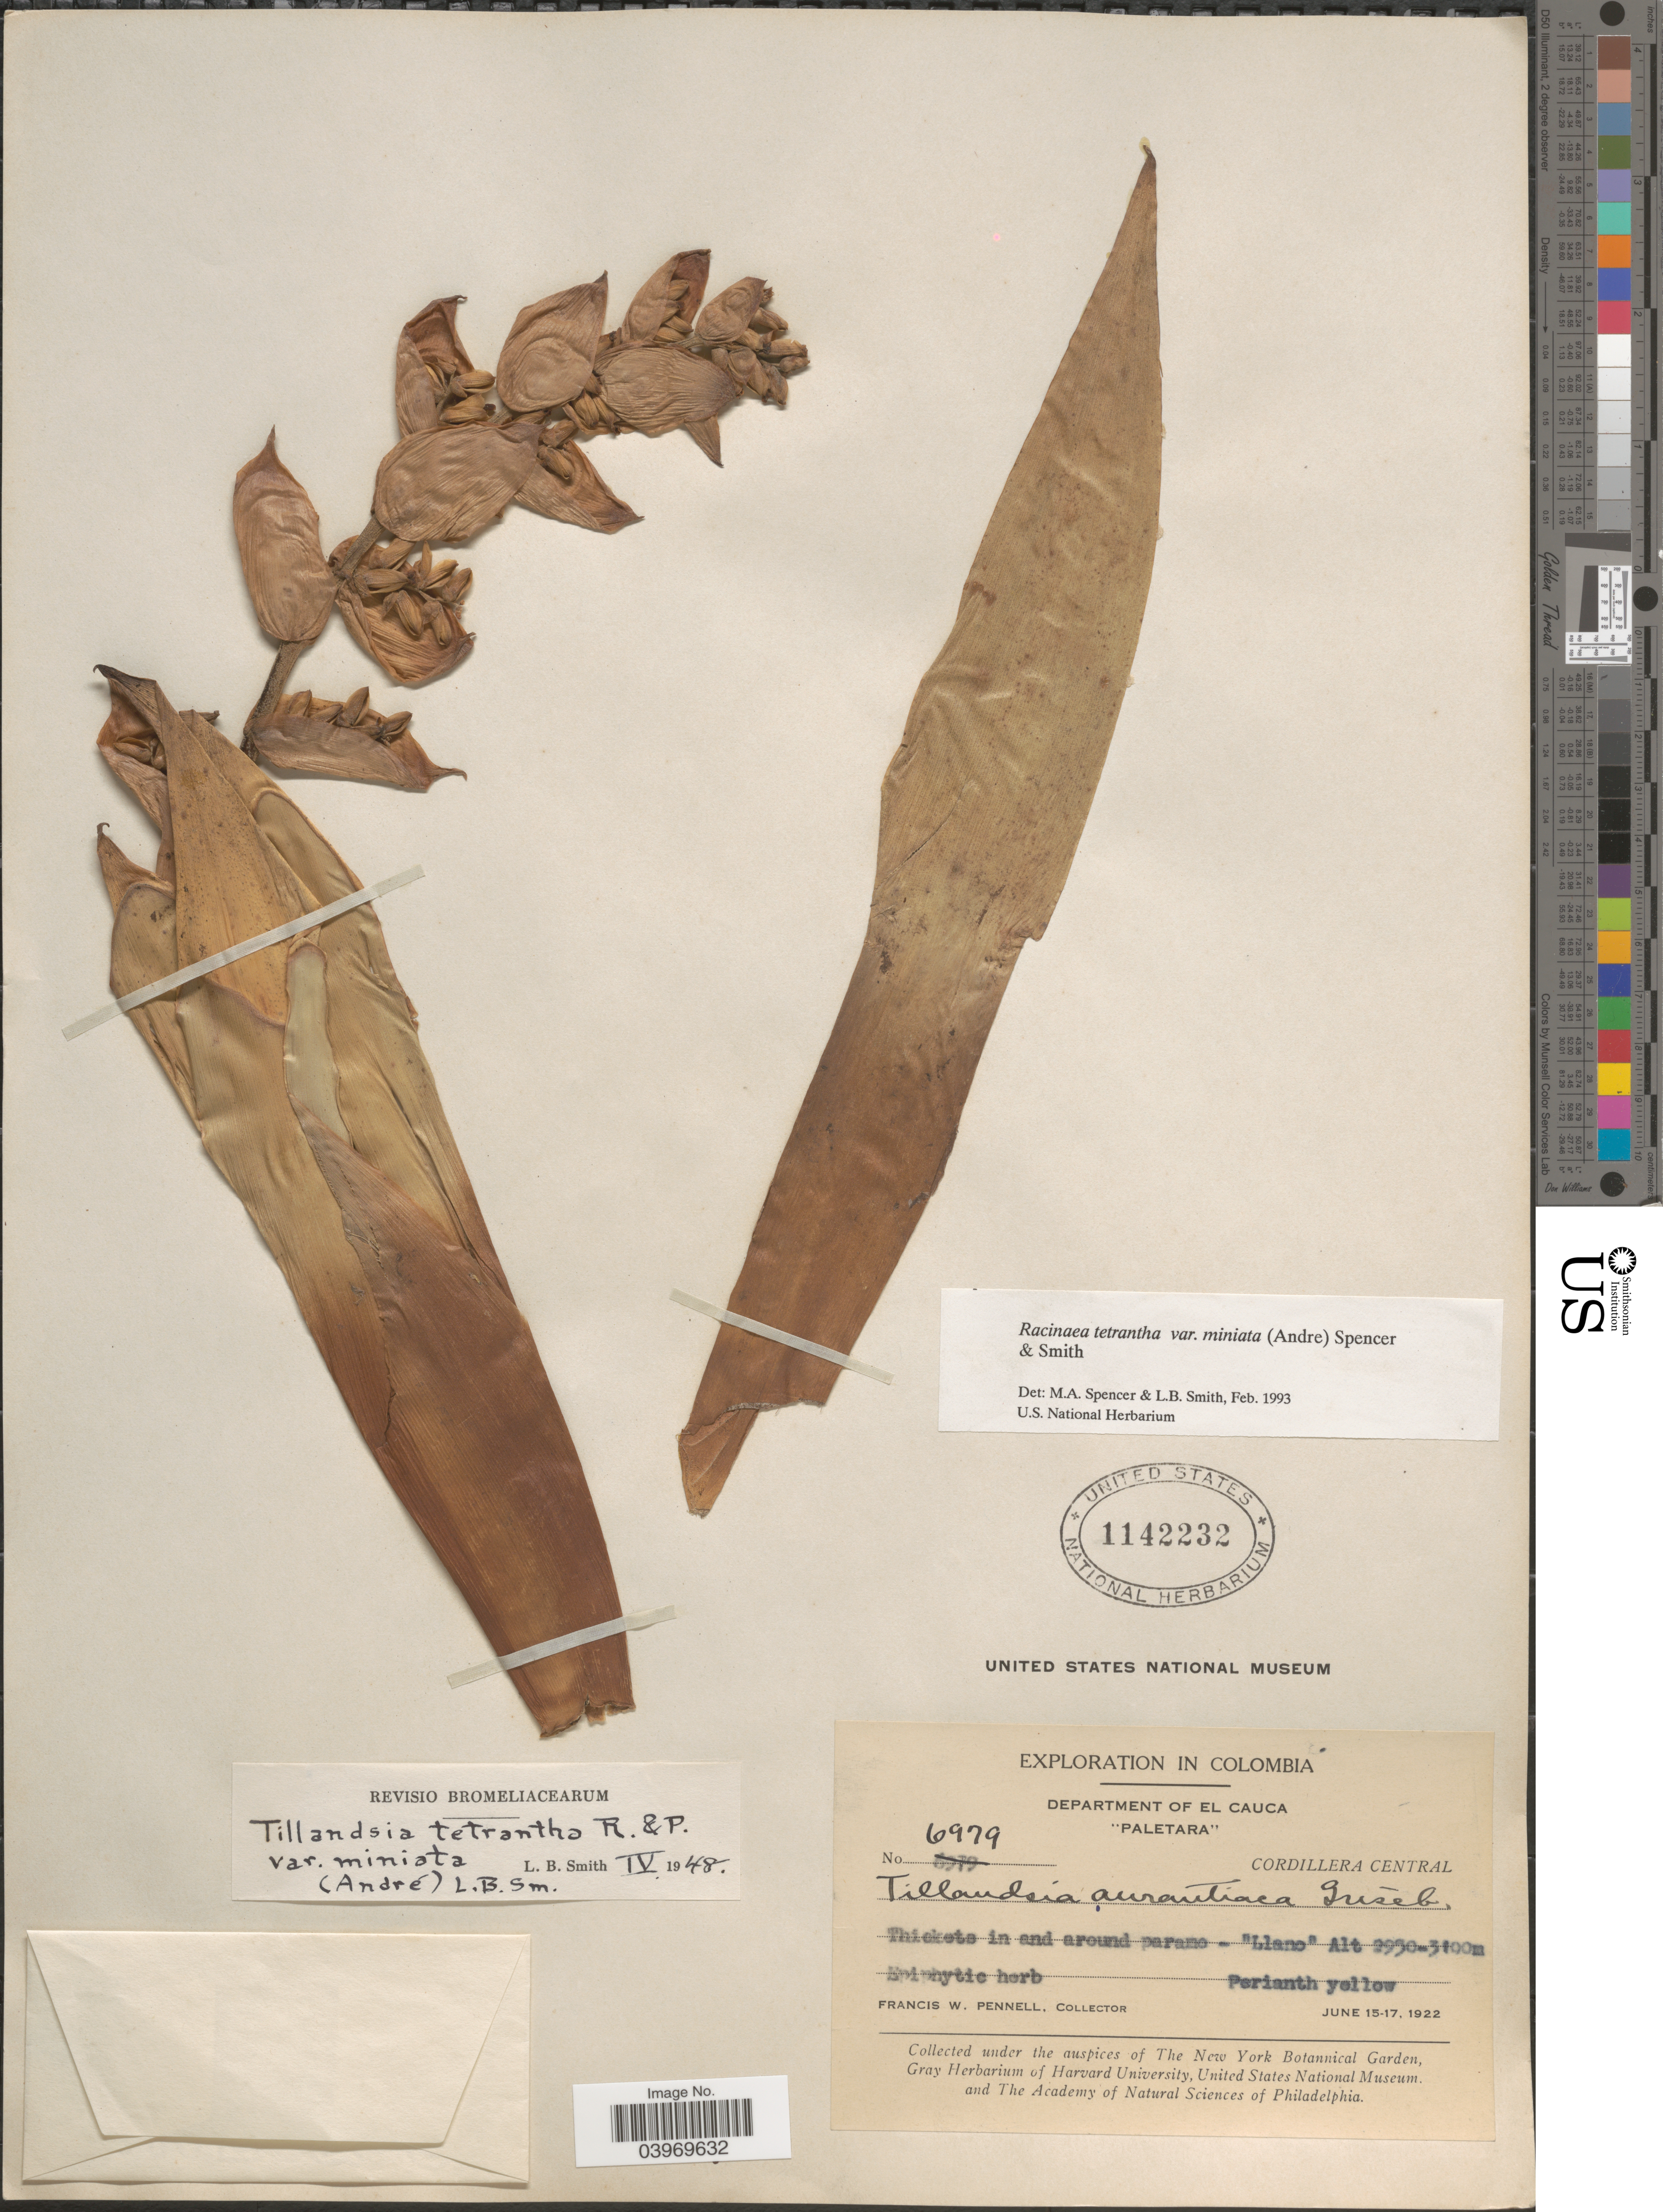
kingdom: Plantae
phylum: Tracheophyta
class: Liliopsida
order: Poales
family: Bromeliaceae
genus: Racinaea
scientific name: Racinaea tetrantha var. miniata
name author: (André) M.A. Spencer & L.B. Sm.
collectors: F. W. Pennell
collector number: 6979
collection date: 1922-06-15/1922-06-17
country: Colombia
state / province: Cauca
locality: Department of El Cauca. "Paletara". Cordillera Central.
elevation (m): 2950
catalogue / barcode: US 1142232